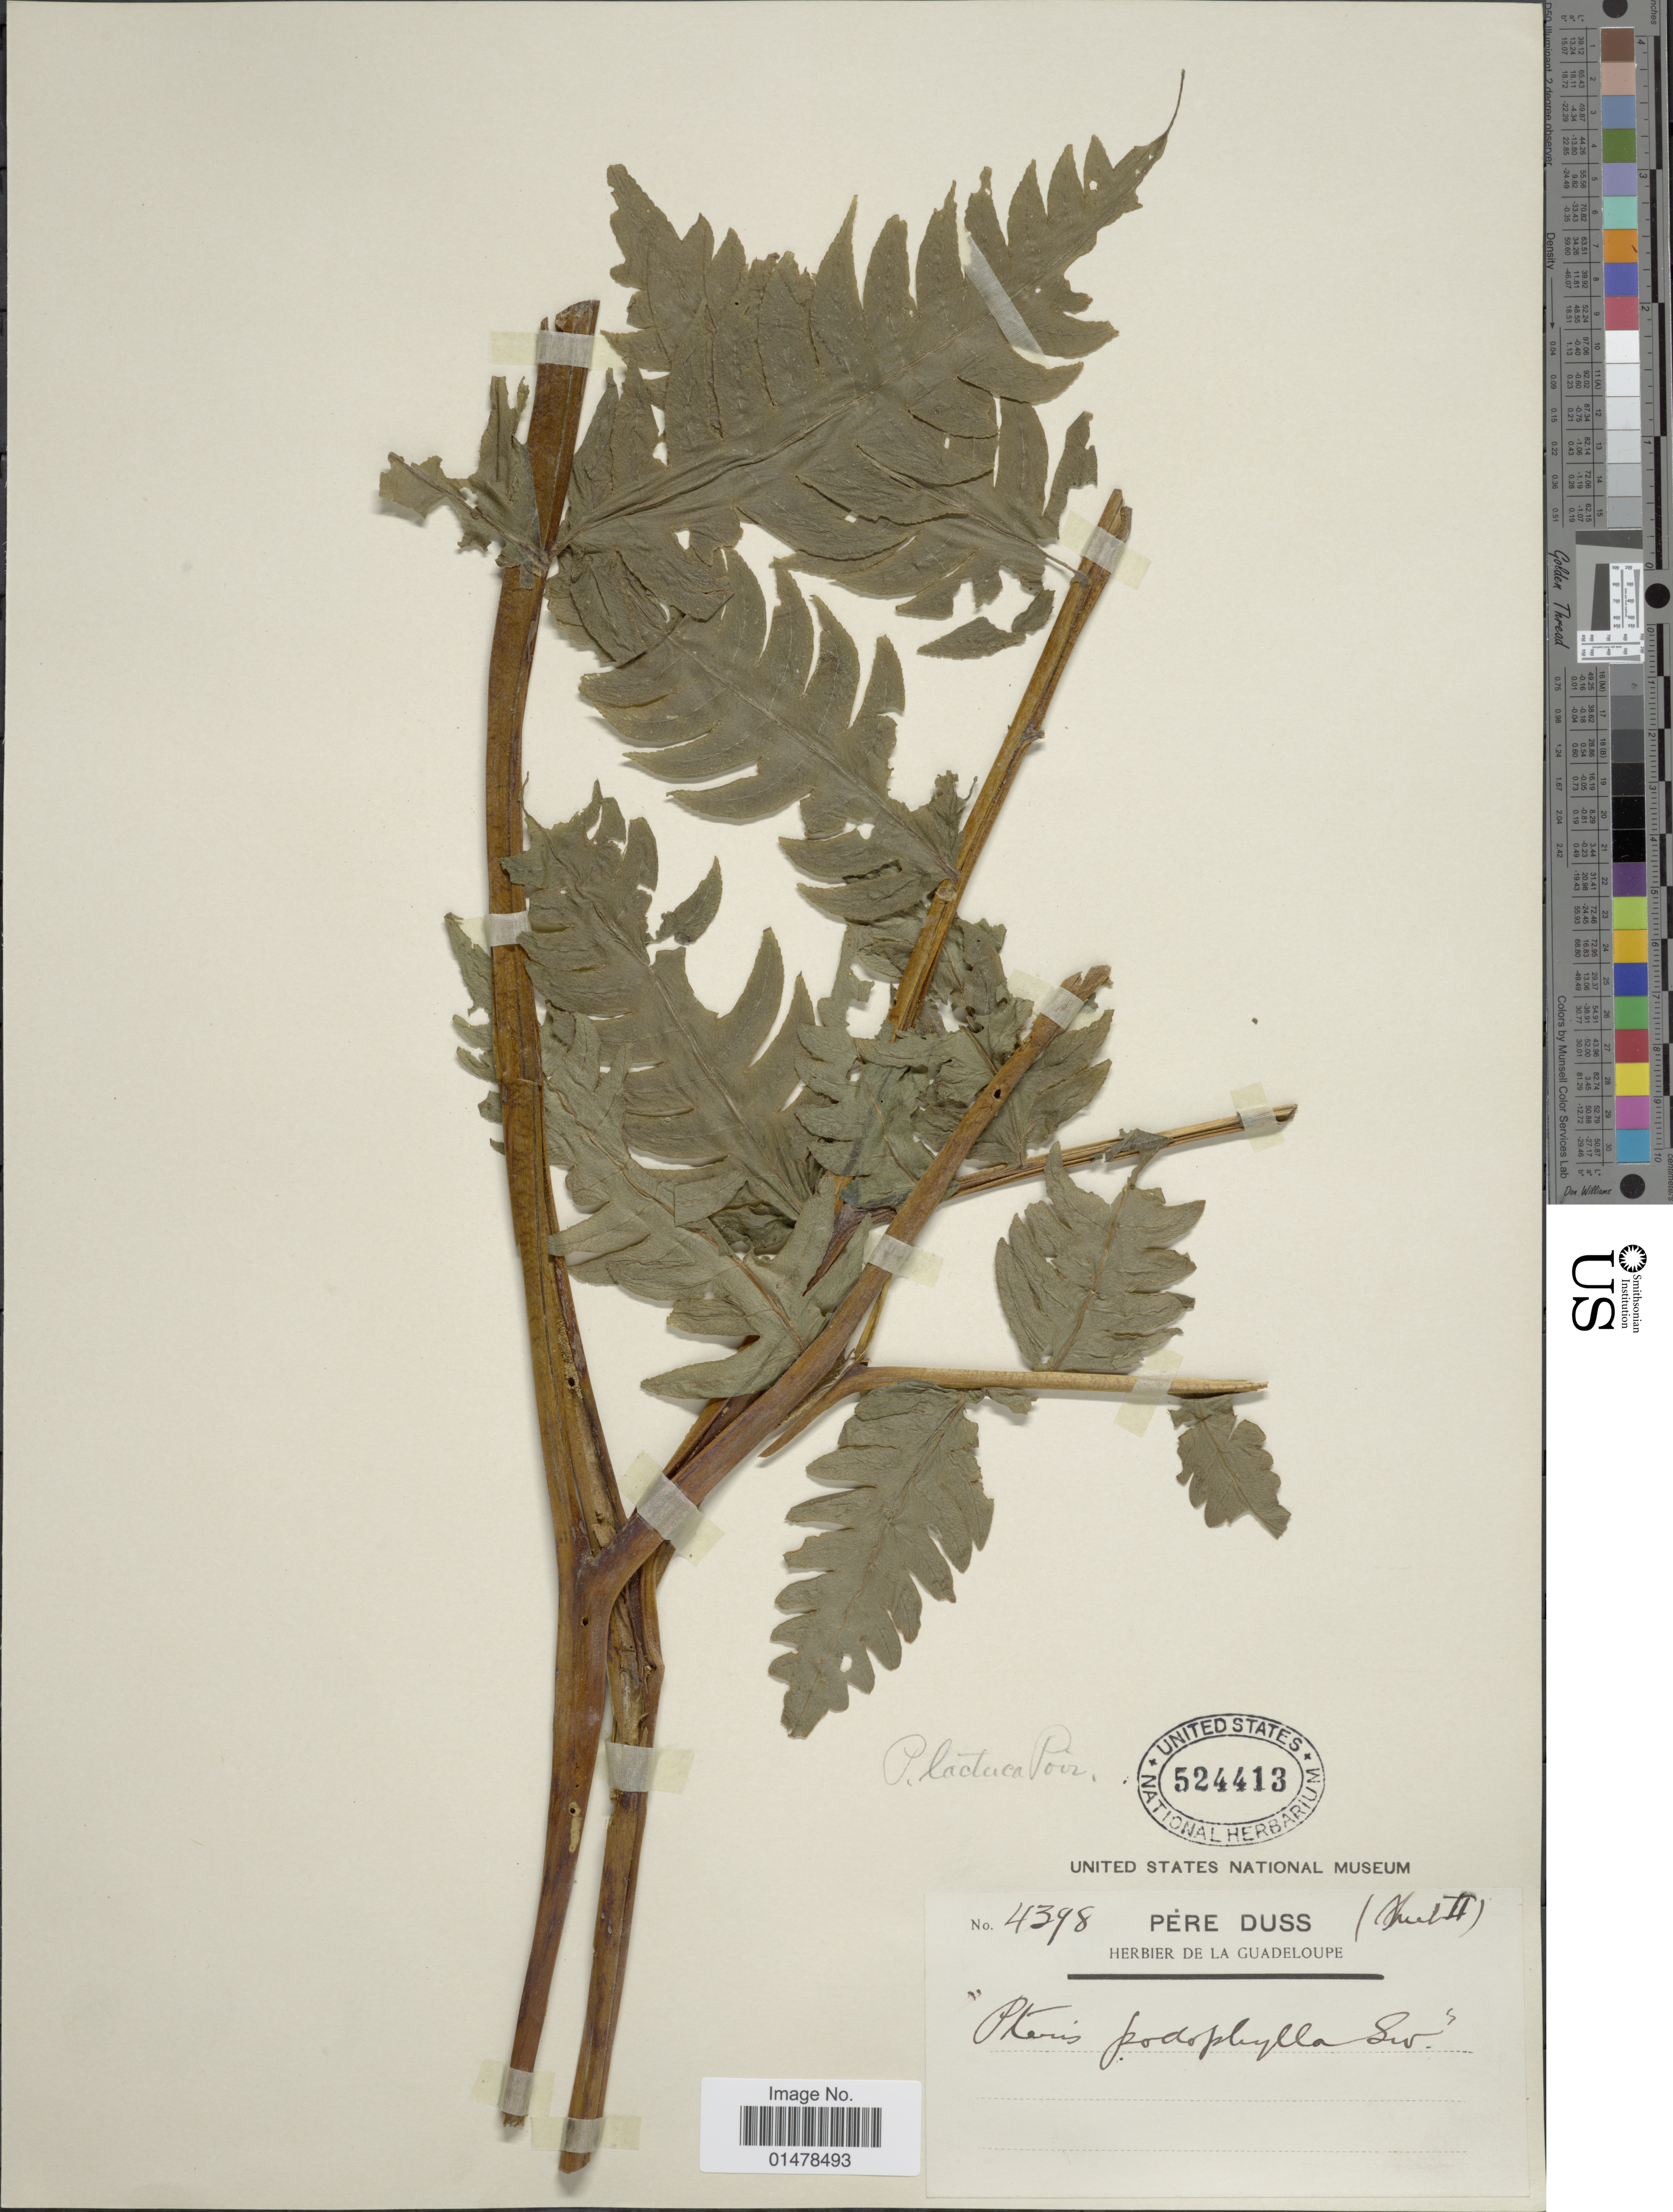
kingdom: Plantae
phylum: Tracheophyta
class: Polypodiopsida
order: Polypodiales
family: Pteridaceae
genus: Pteris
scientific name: Pteris arborea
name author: L.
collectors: Père Duss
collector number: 4398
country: Guadeloupe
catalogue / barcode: US 524413